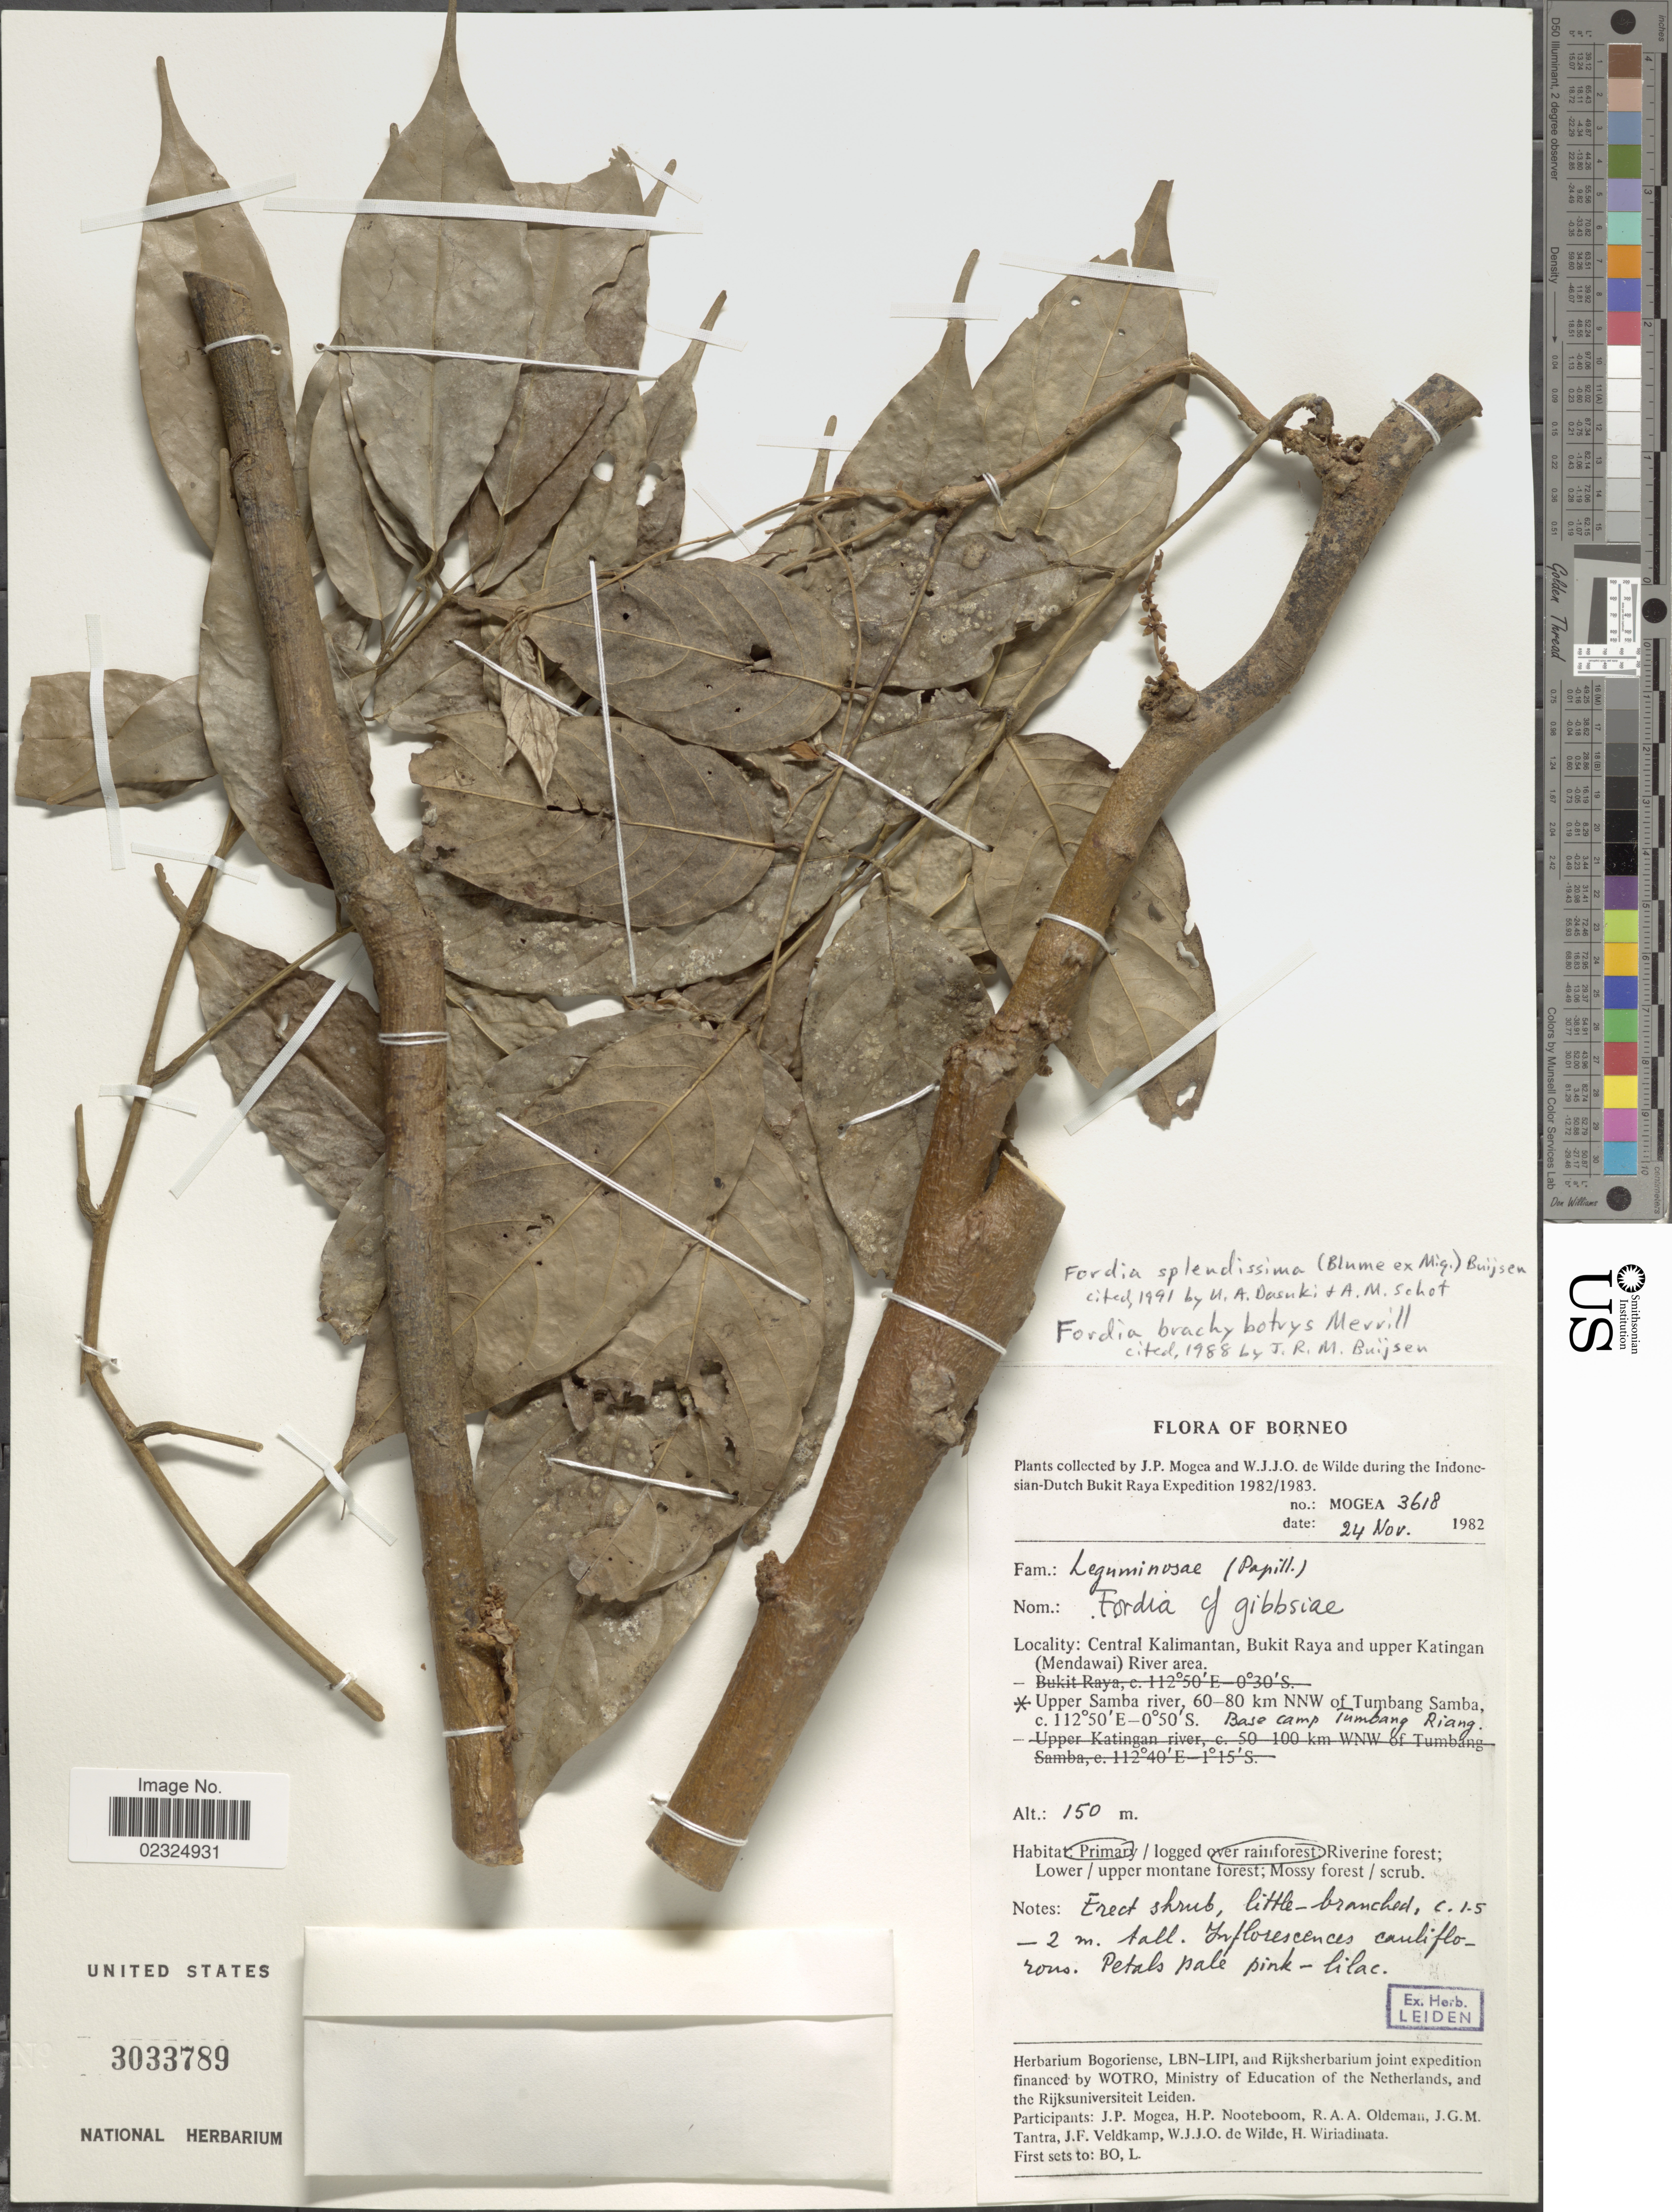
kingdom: Plantae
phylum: Tracheophyta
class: Magnoliopsida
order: Fabales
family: Fabaceae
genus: Fordia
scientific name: Fordia splendidissima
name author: (Blume ex Miq.) Buysen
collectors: J. Mogea & W. J. de Wilde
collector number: MOGEA 3618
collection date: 1982-11-24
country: Indonesia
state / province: Kalimantan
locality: Borneo, Central Kalimantan, Bukit Raya and upper Katingan (Mendawai) River area, Upper Samba river, c. 60-80 km NNW of Tumbang Samba, Base CampTumbang Riang.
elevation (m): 150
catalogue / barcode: US 3033789